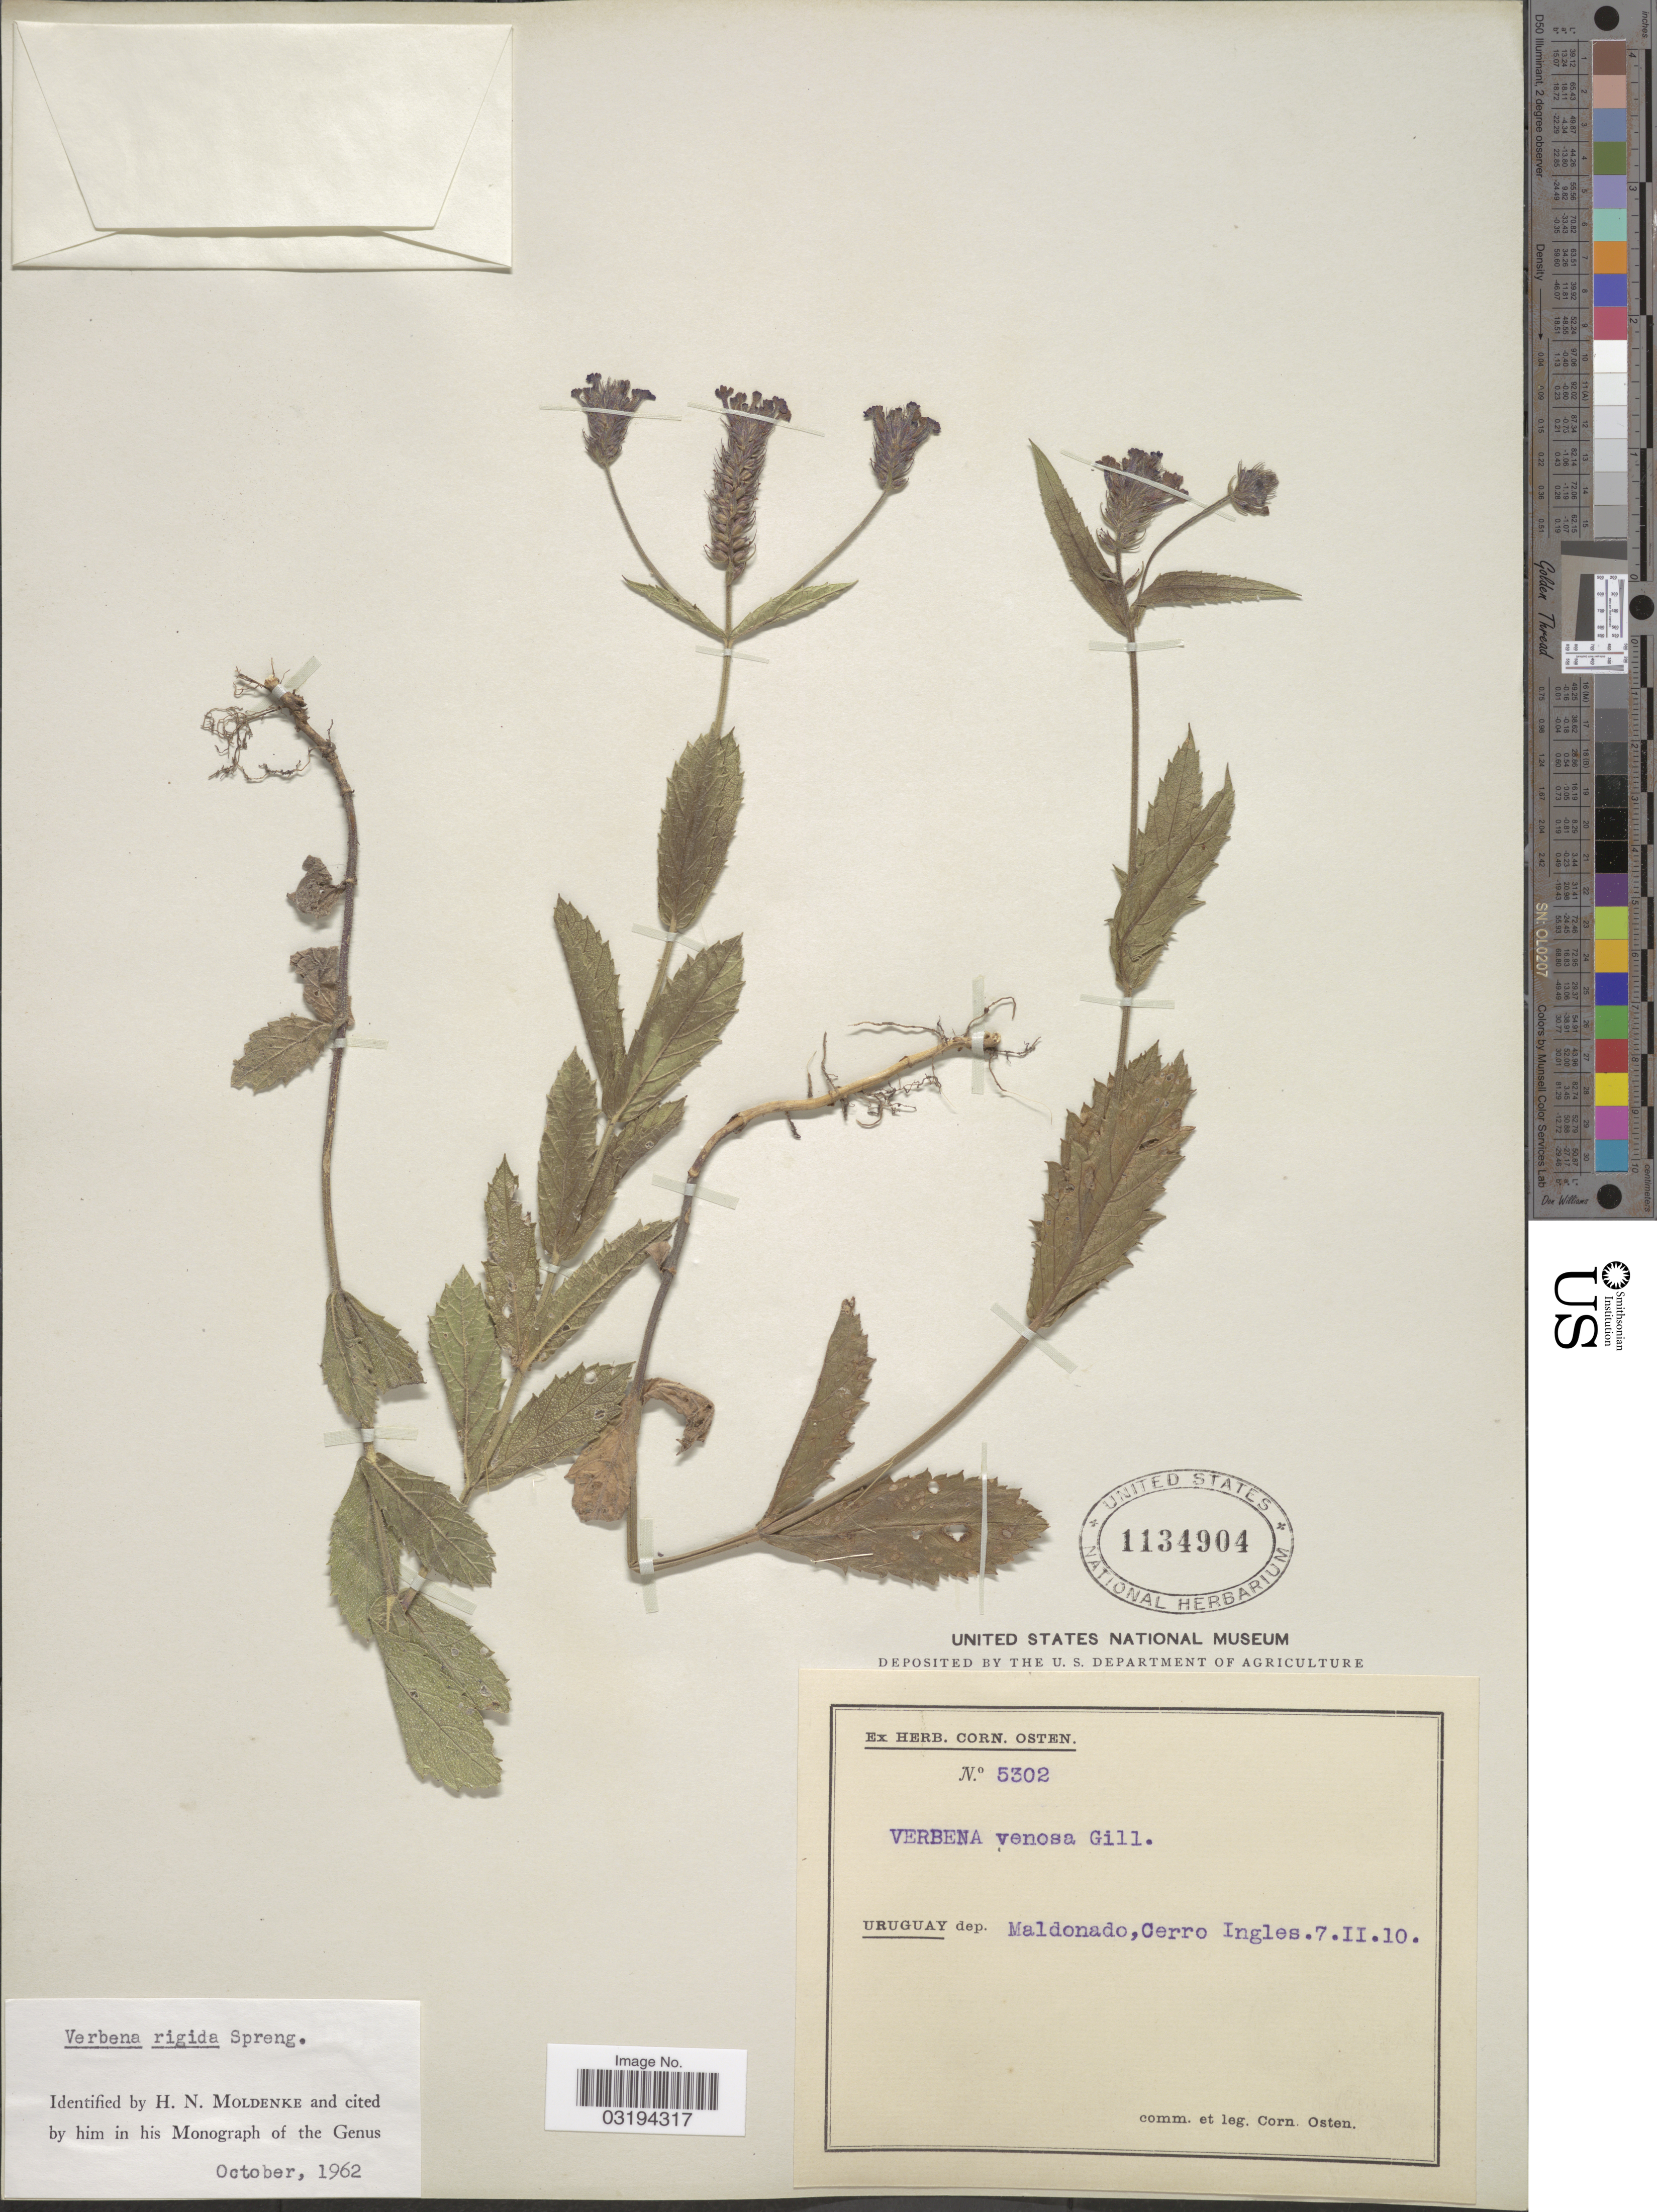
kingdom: Plantae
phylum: Tracheophyta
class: Magnoliopsida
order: Lamiales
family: Verbenaceae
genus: Verbena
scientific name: Verbena rigida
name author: Spreng.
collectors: C. Osten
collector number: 5302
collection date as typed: Transcribed d/m/y: 7/2/10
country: Uruguay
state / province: Maldonado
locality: Dep. Maldonado, Cerro Ingles.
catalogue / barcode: US 1134904